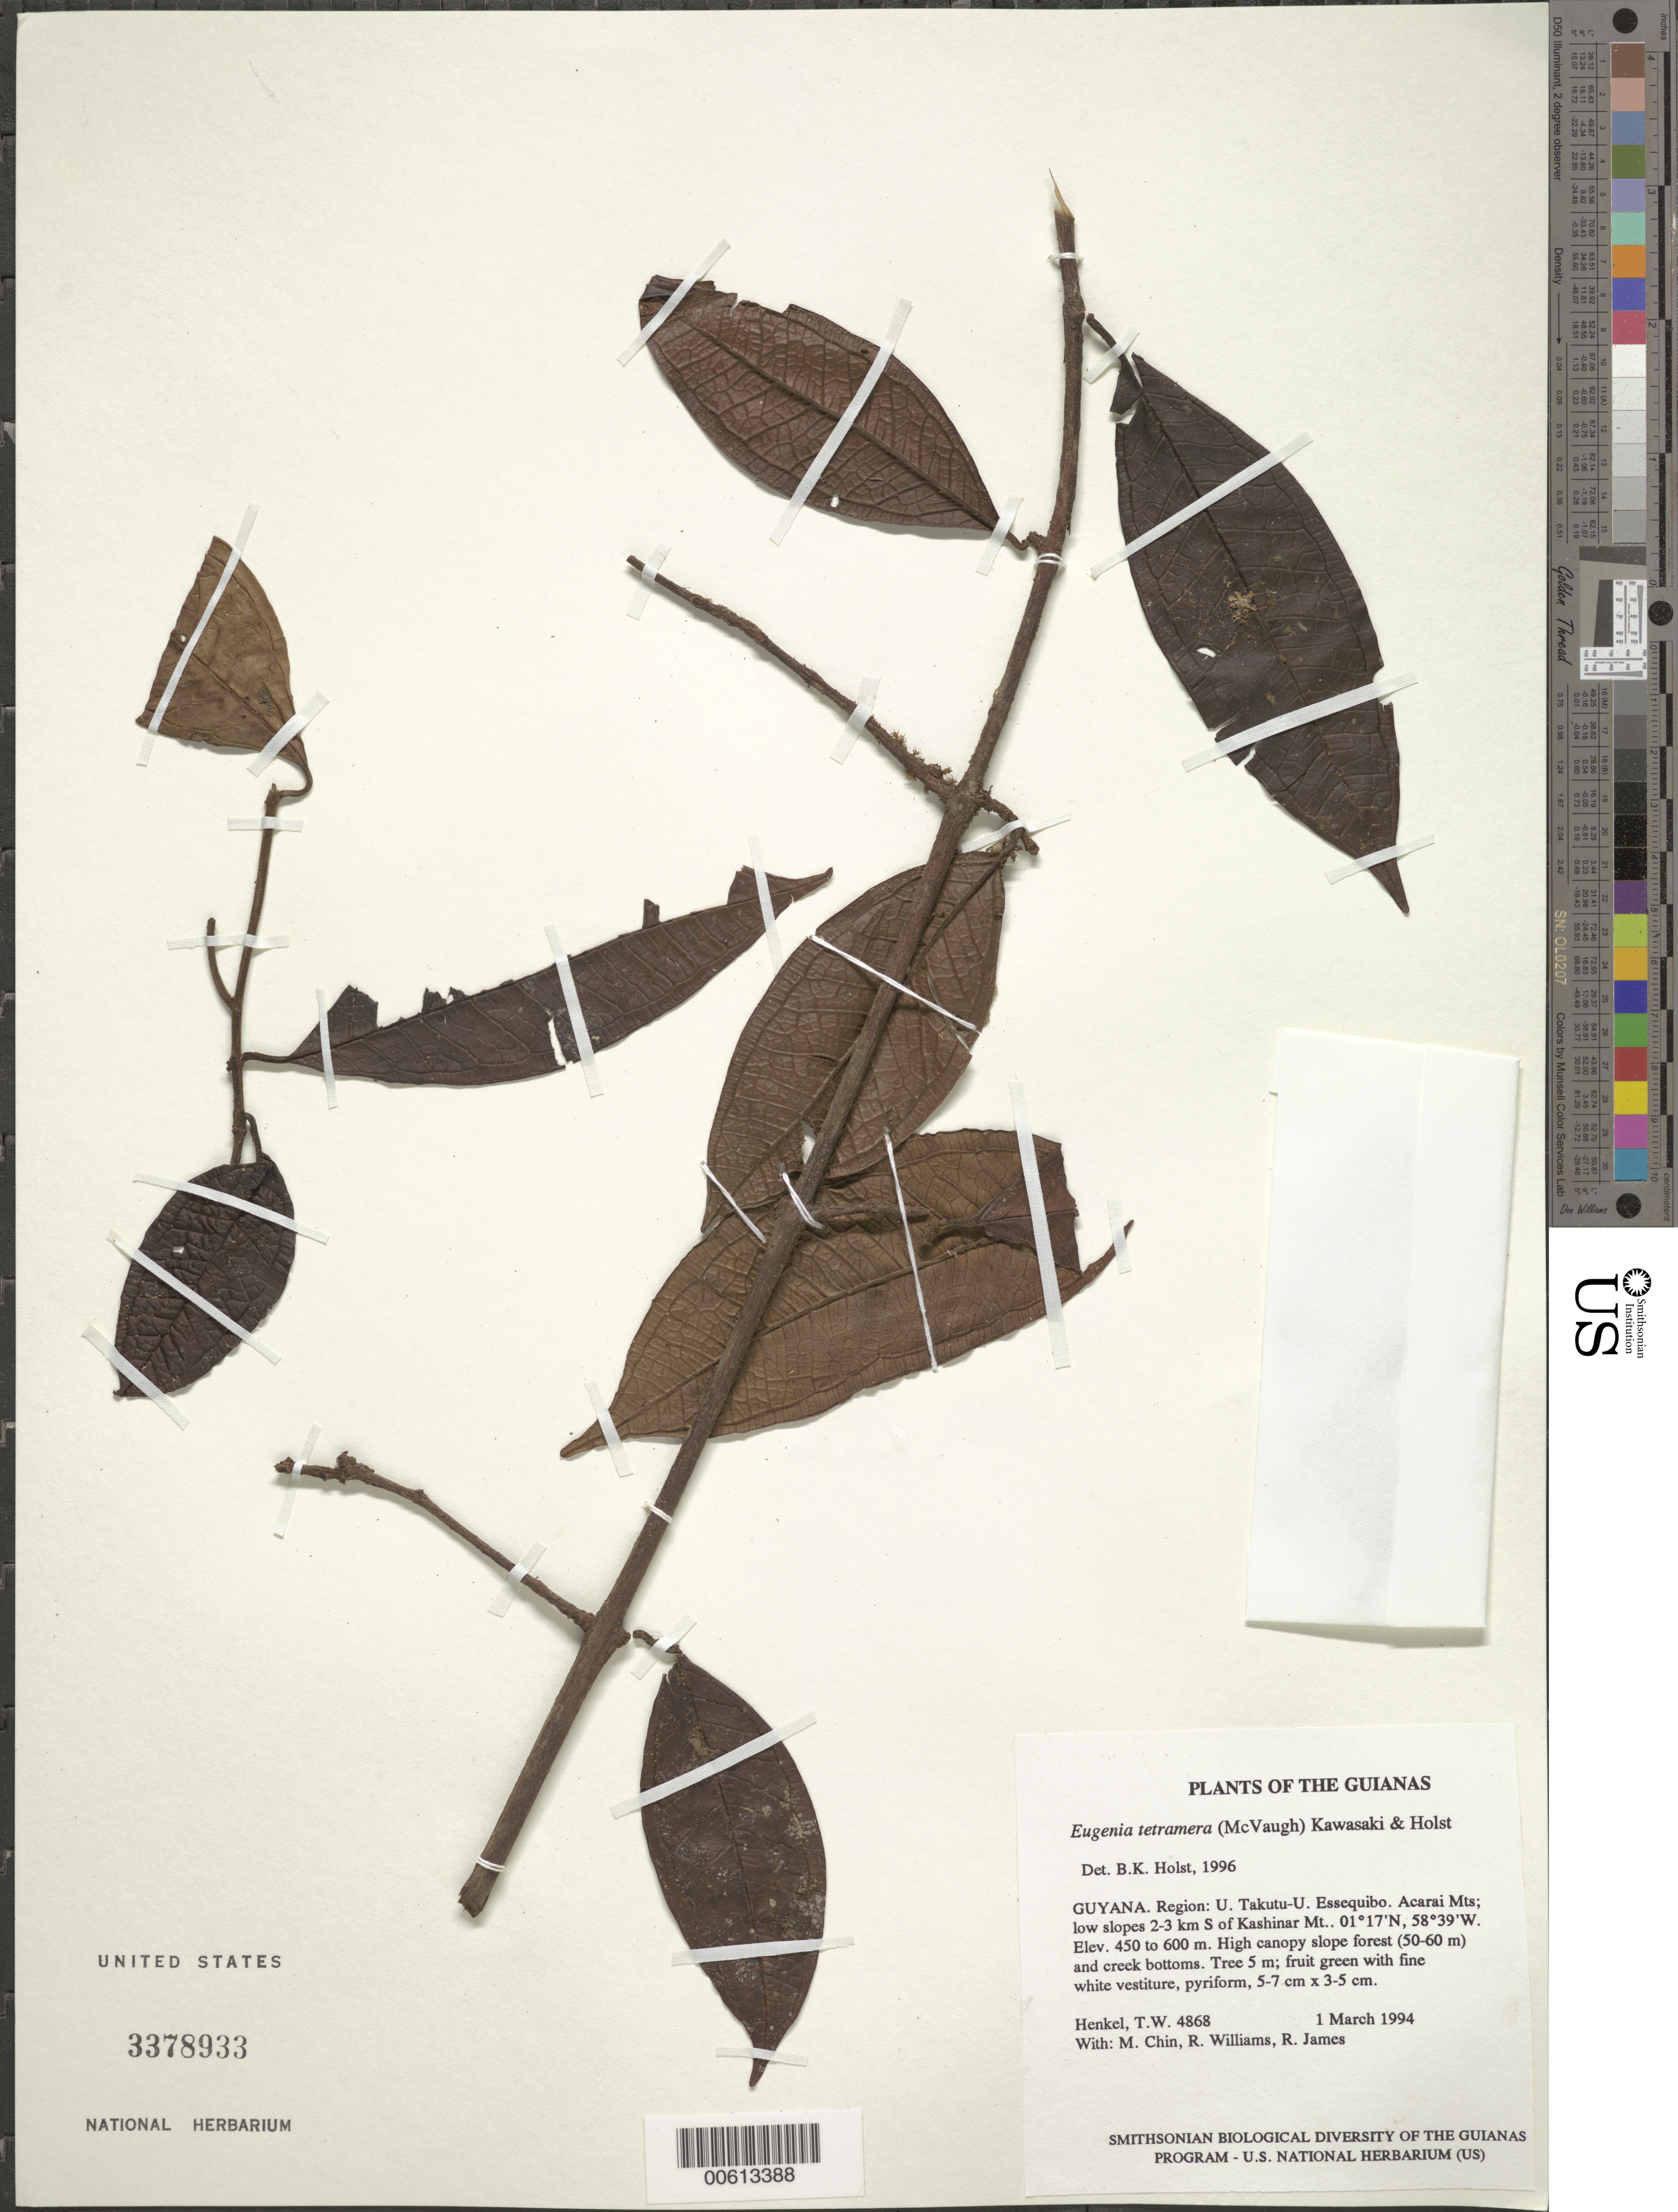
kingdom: Plantae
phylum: Tracheophyta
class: Magnoliopsida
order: Myrtales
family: Myrtaceae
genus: Eugenia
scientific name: Eugenia tetramera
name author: (McVaugh) M.L. Kawas. & B. Holst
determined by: Holst, Bruce K.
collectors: T. Henkel, M. Chin, R. Williams & R. James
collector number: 4868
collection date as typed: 1 March 1994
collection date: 1994-03-01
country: Guyana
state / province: U. Takutu-U. Essequibo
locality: Acarai Mts; low slopes 2-3 km S of Kashinar Mt.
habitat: High canopy slope forest (50-60 m) and creek bottoms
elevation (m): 450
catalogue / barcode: US 3378933